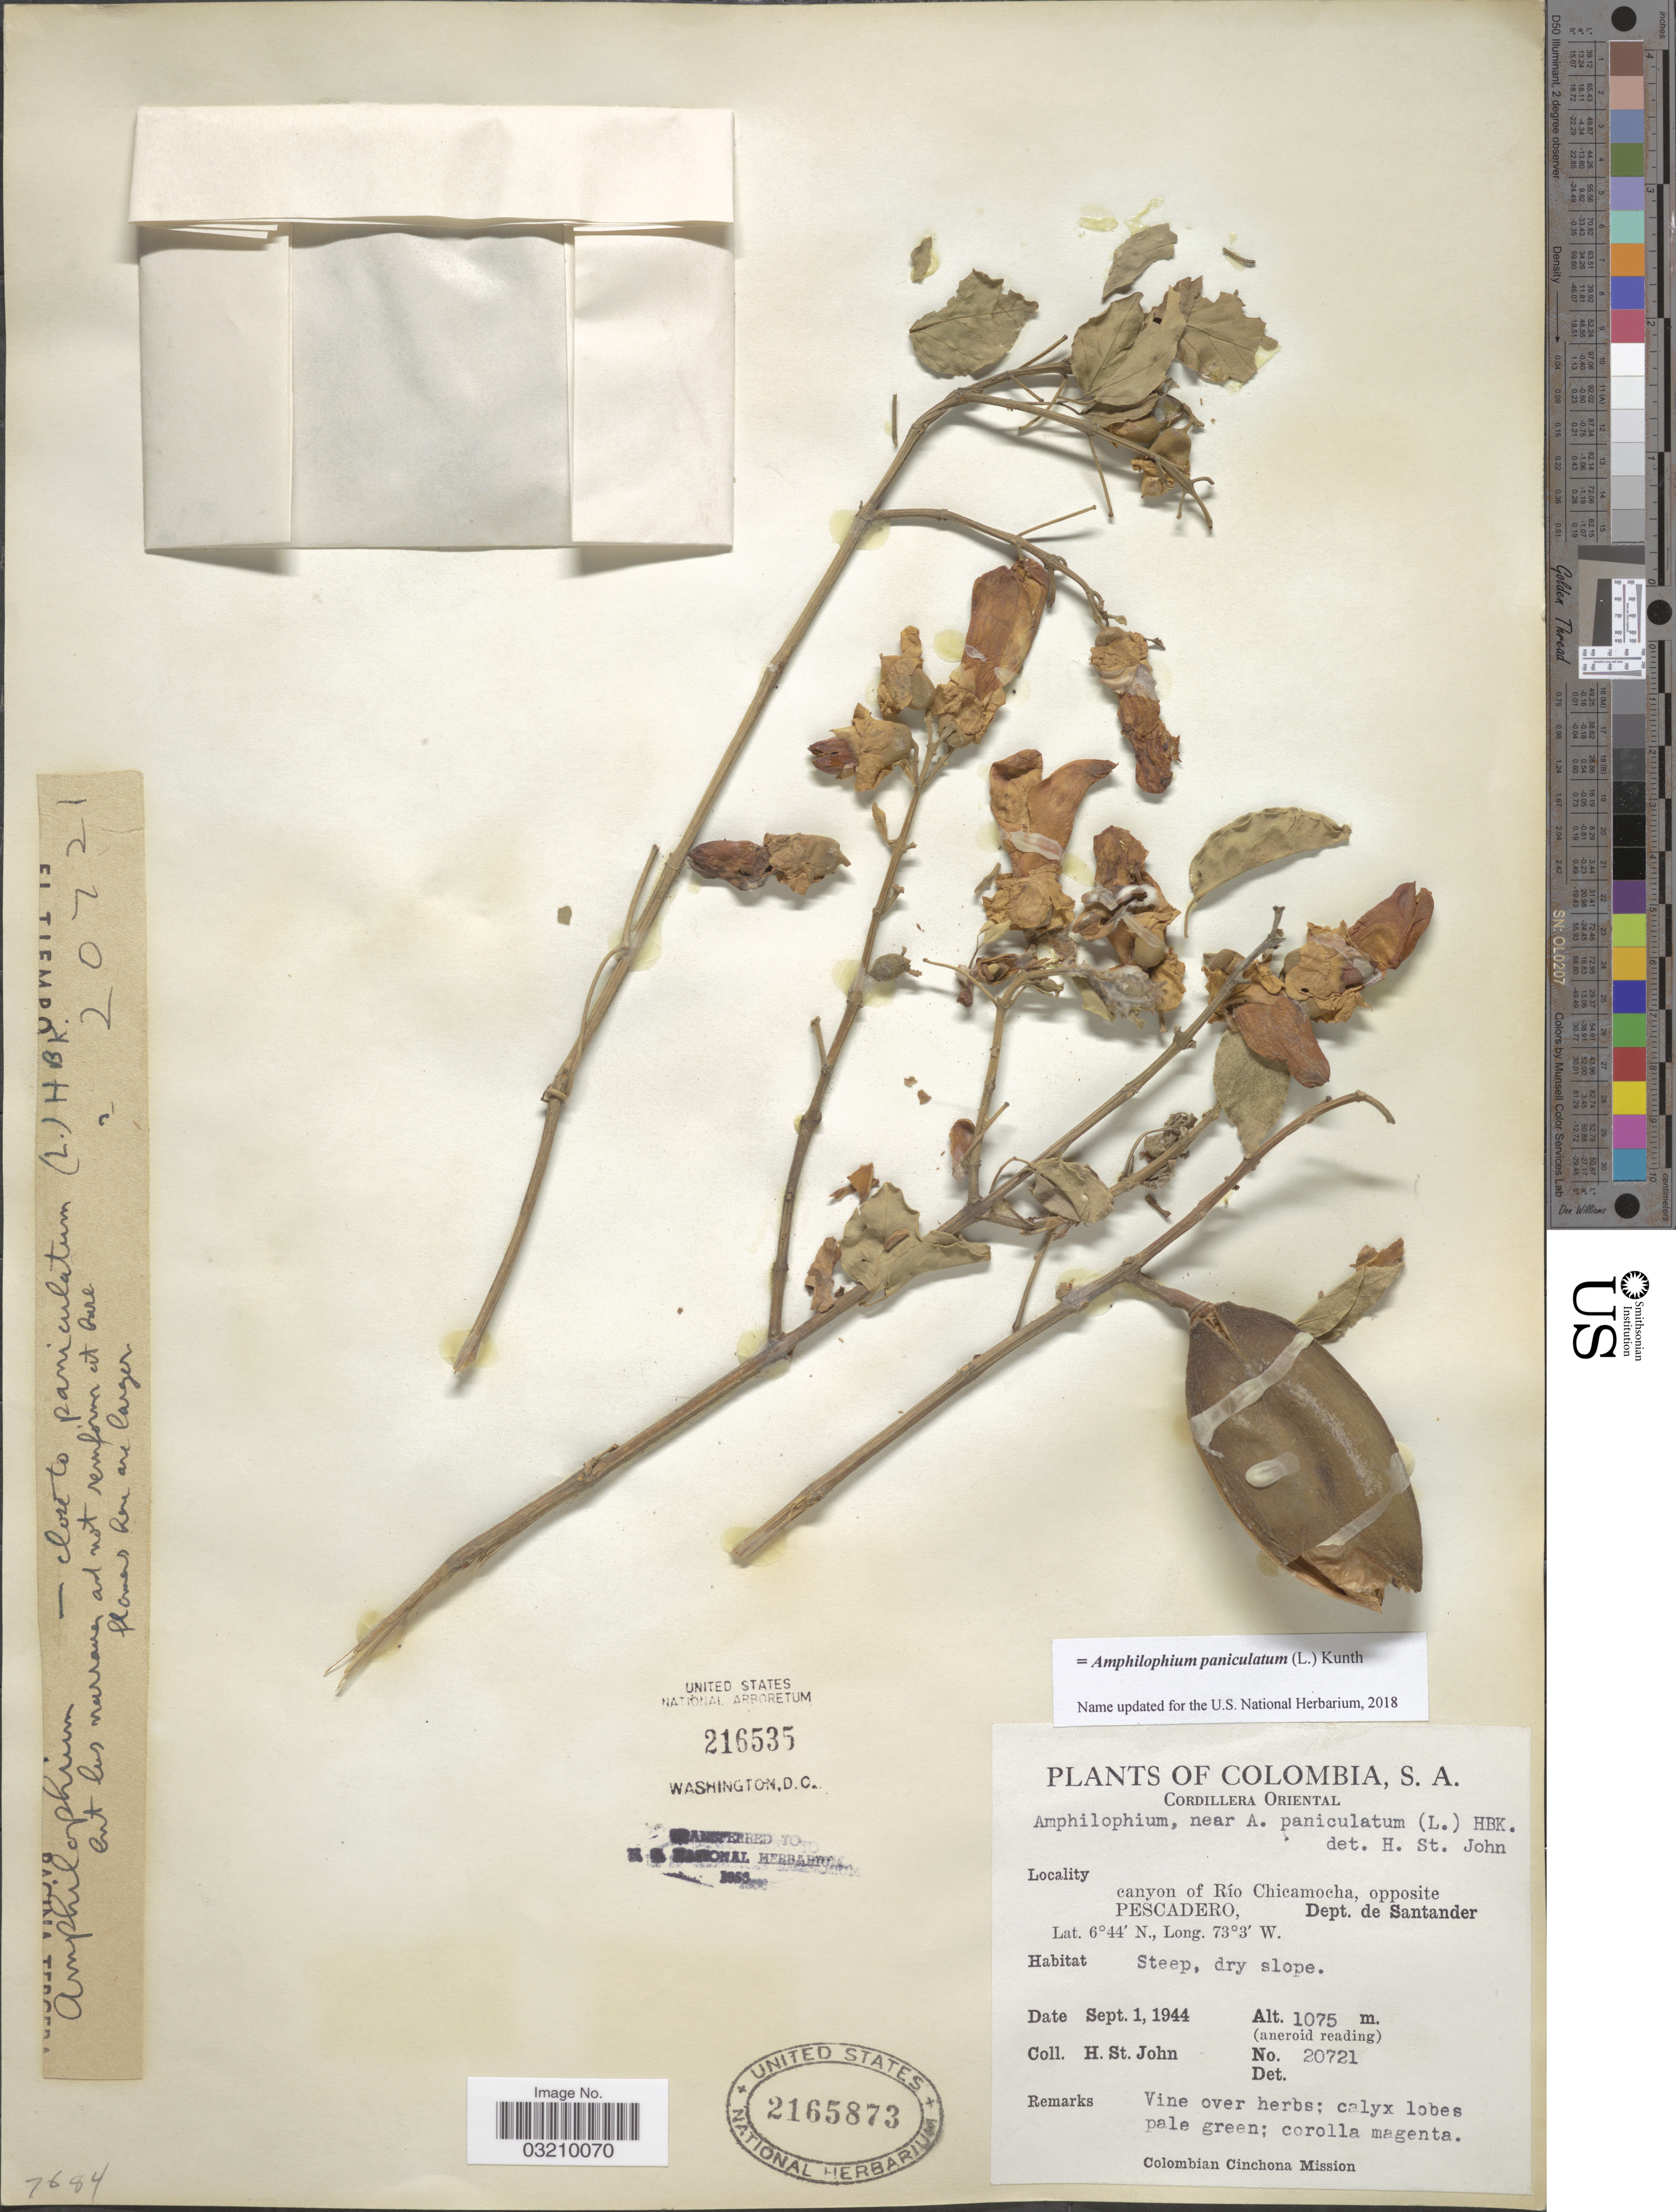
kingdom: Plantae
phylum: Tracheophyta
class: Magnoliopsida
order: Lamiales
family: Bignoniaceae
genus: Amphilophium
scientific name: Amphilophium paniculatum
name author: (L.) Kunth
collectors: H. St. John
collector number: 20721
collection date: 1944-09-01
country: Colombia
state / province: Santander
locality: S.A. Cordillera Oriental. Canyon of Río Chicamocha, opposite Pescadero, Dept. de Santander.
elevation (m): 1075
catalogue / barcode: US 2165873